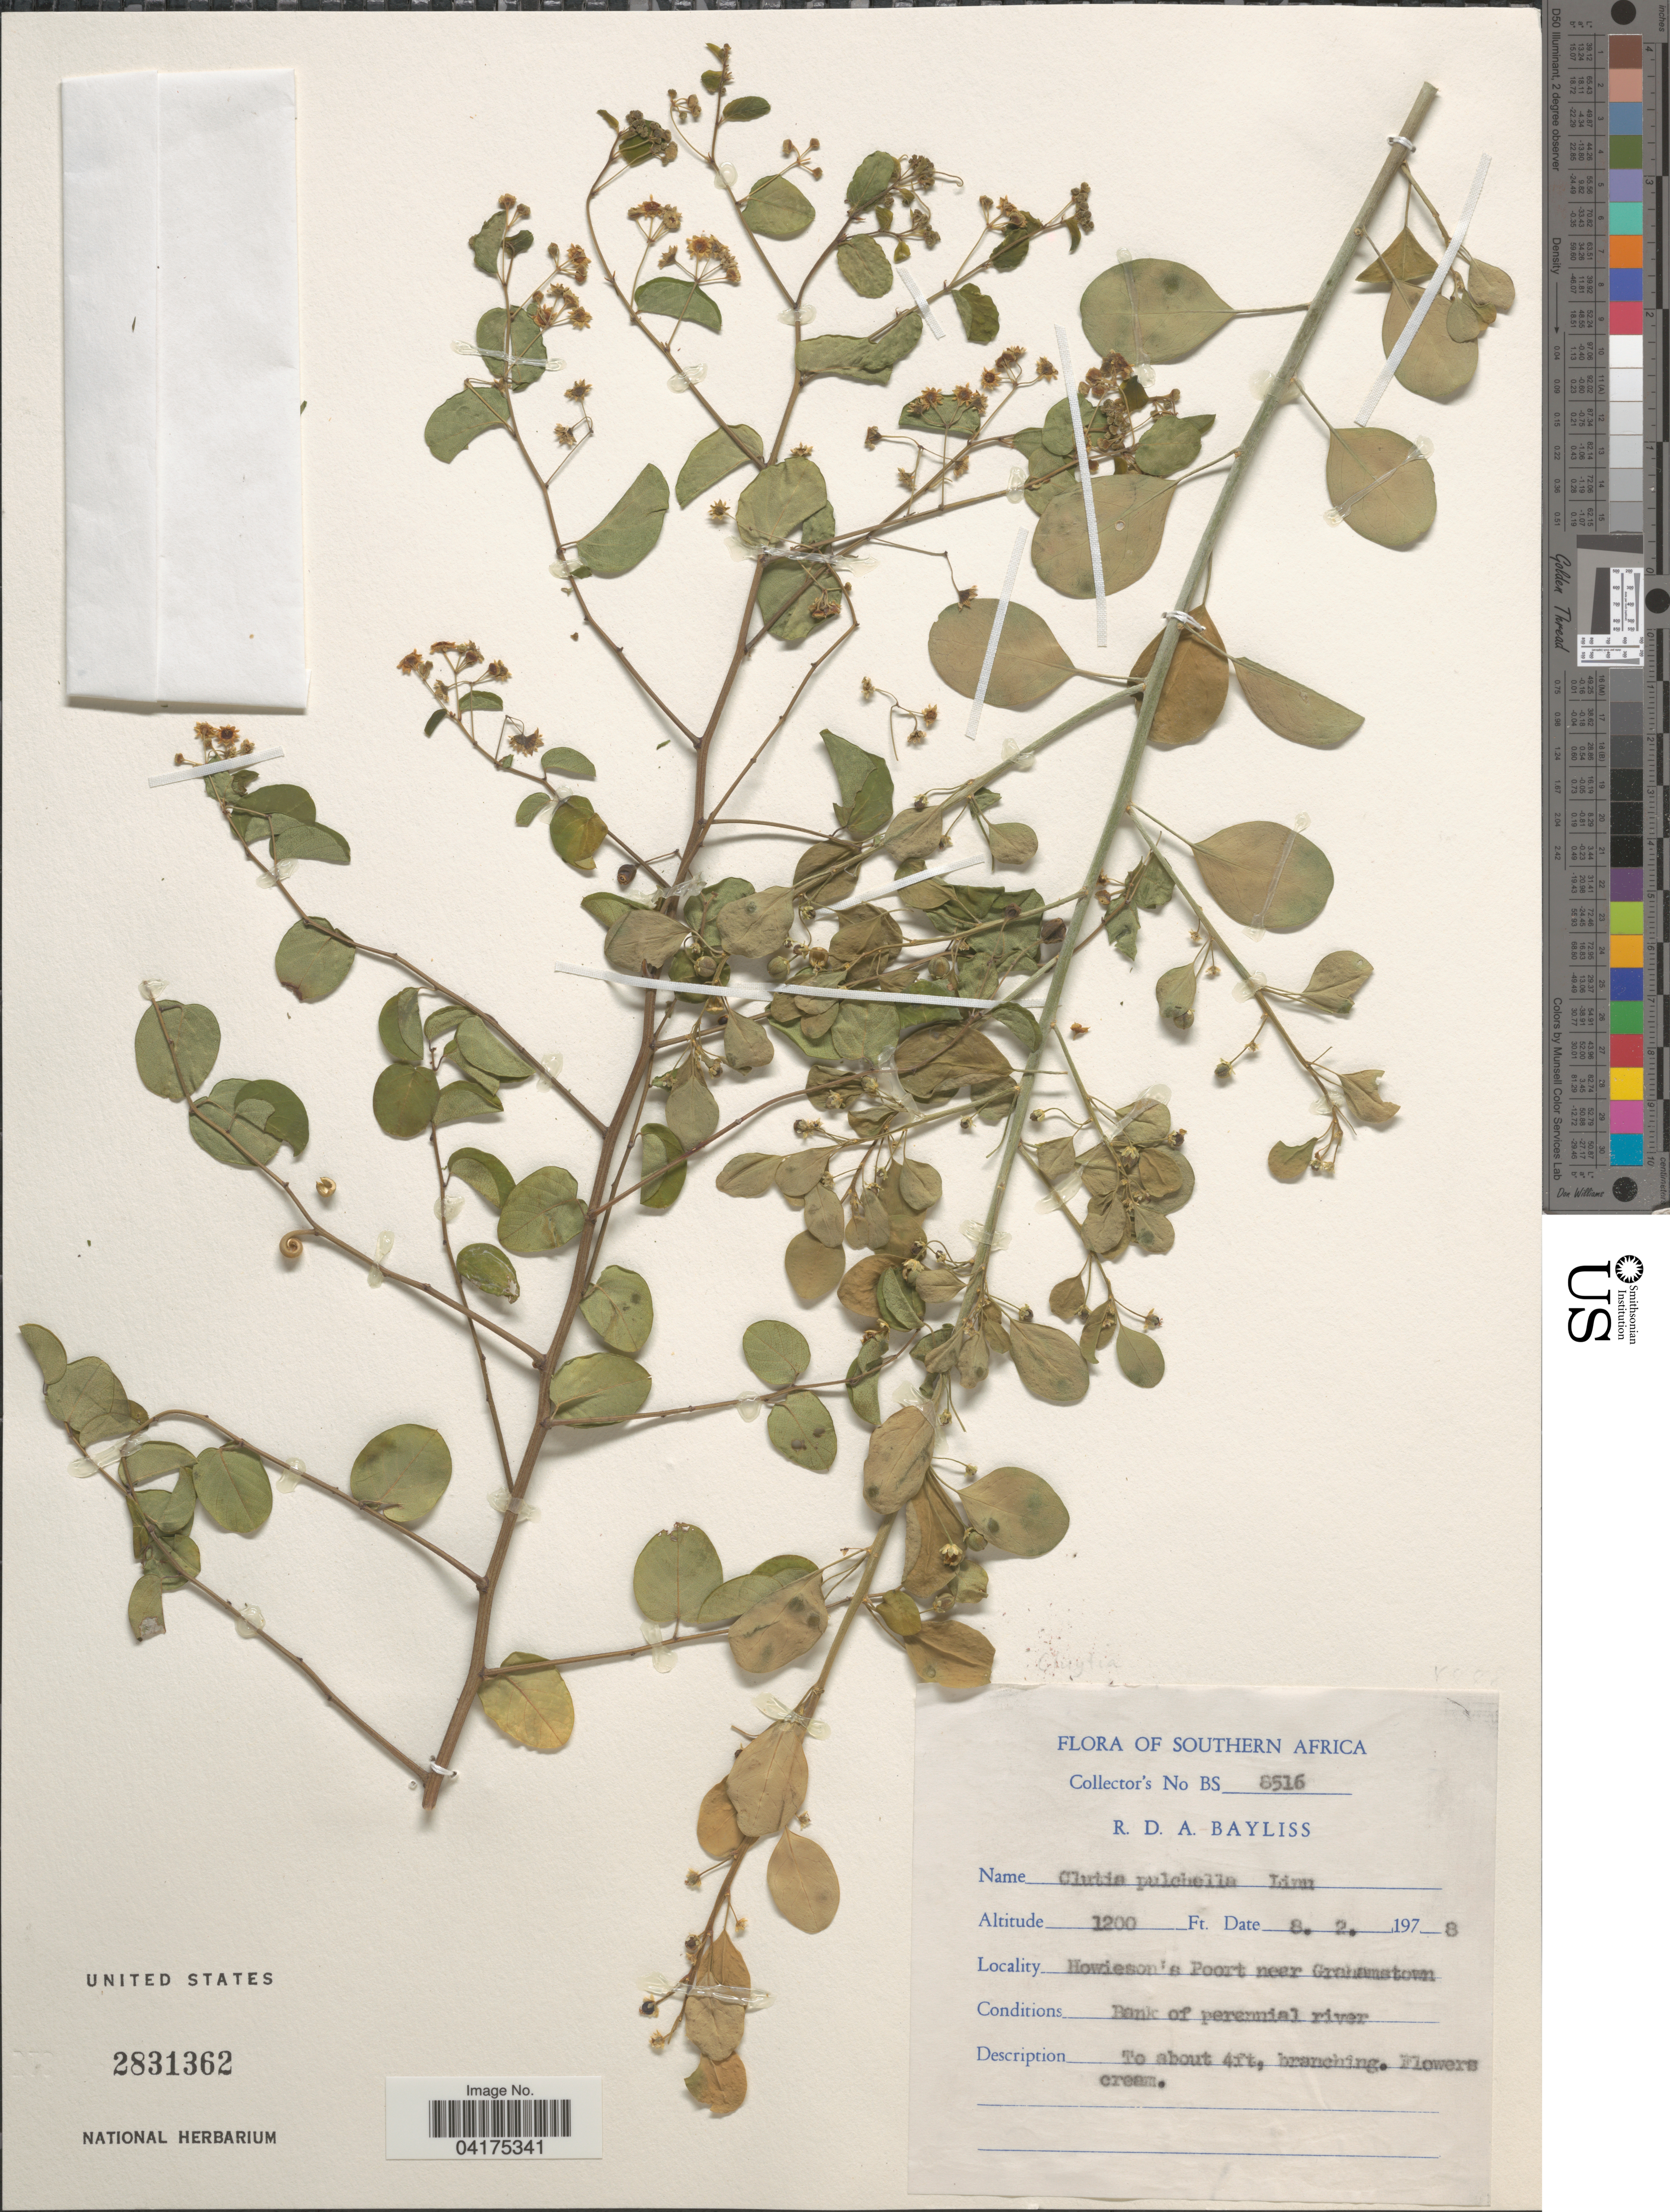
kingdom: Plantae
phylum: Tracheophyta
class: Magnoliopsida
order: Malpighiales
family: Peraceae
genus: Clutia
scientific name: Clutia pulchella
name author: L.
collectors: R. Bayliss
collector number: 8516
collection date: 1978-02-08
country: South Africa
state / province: Eastern Cape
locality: Southern Africa. Howieson's Poort near Grahamstown.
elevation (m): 366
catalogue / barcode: US 2831362